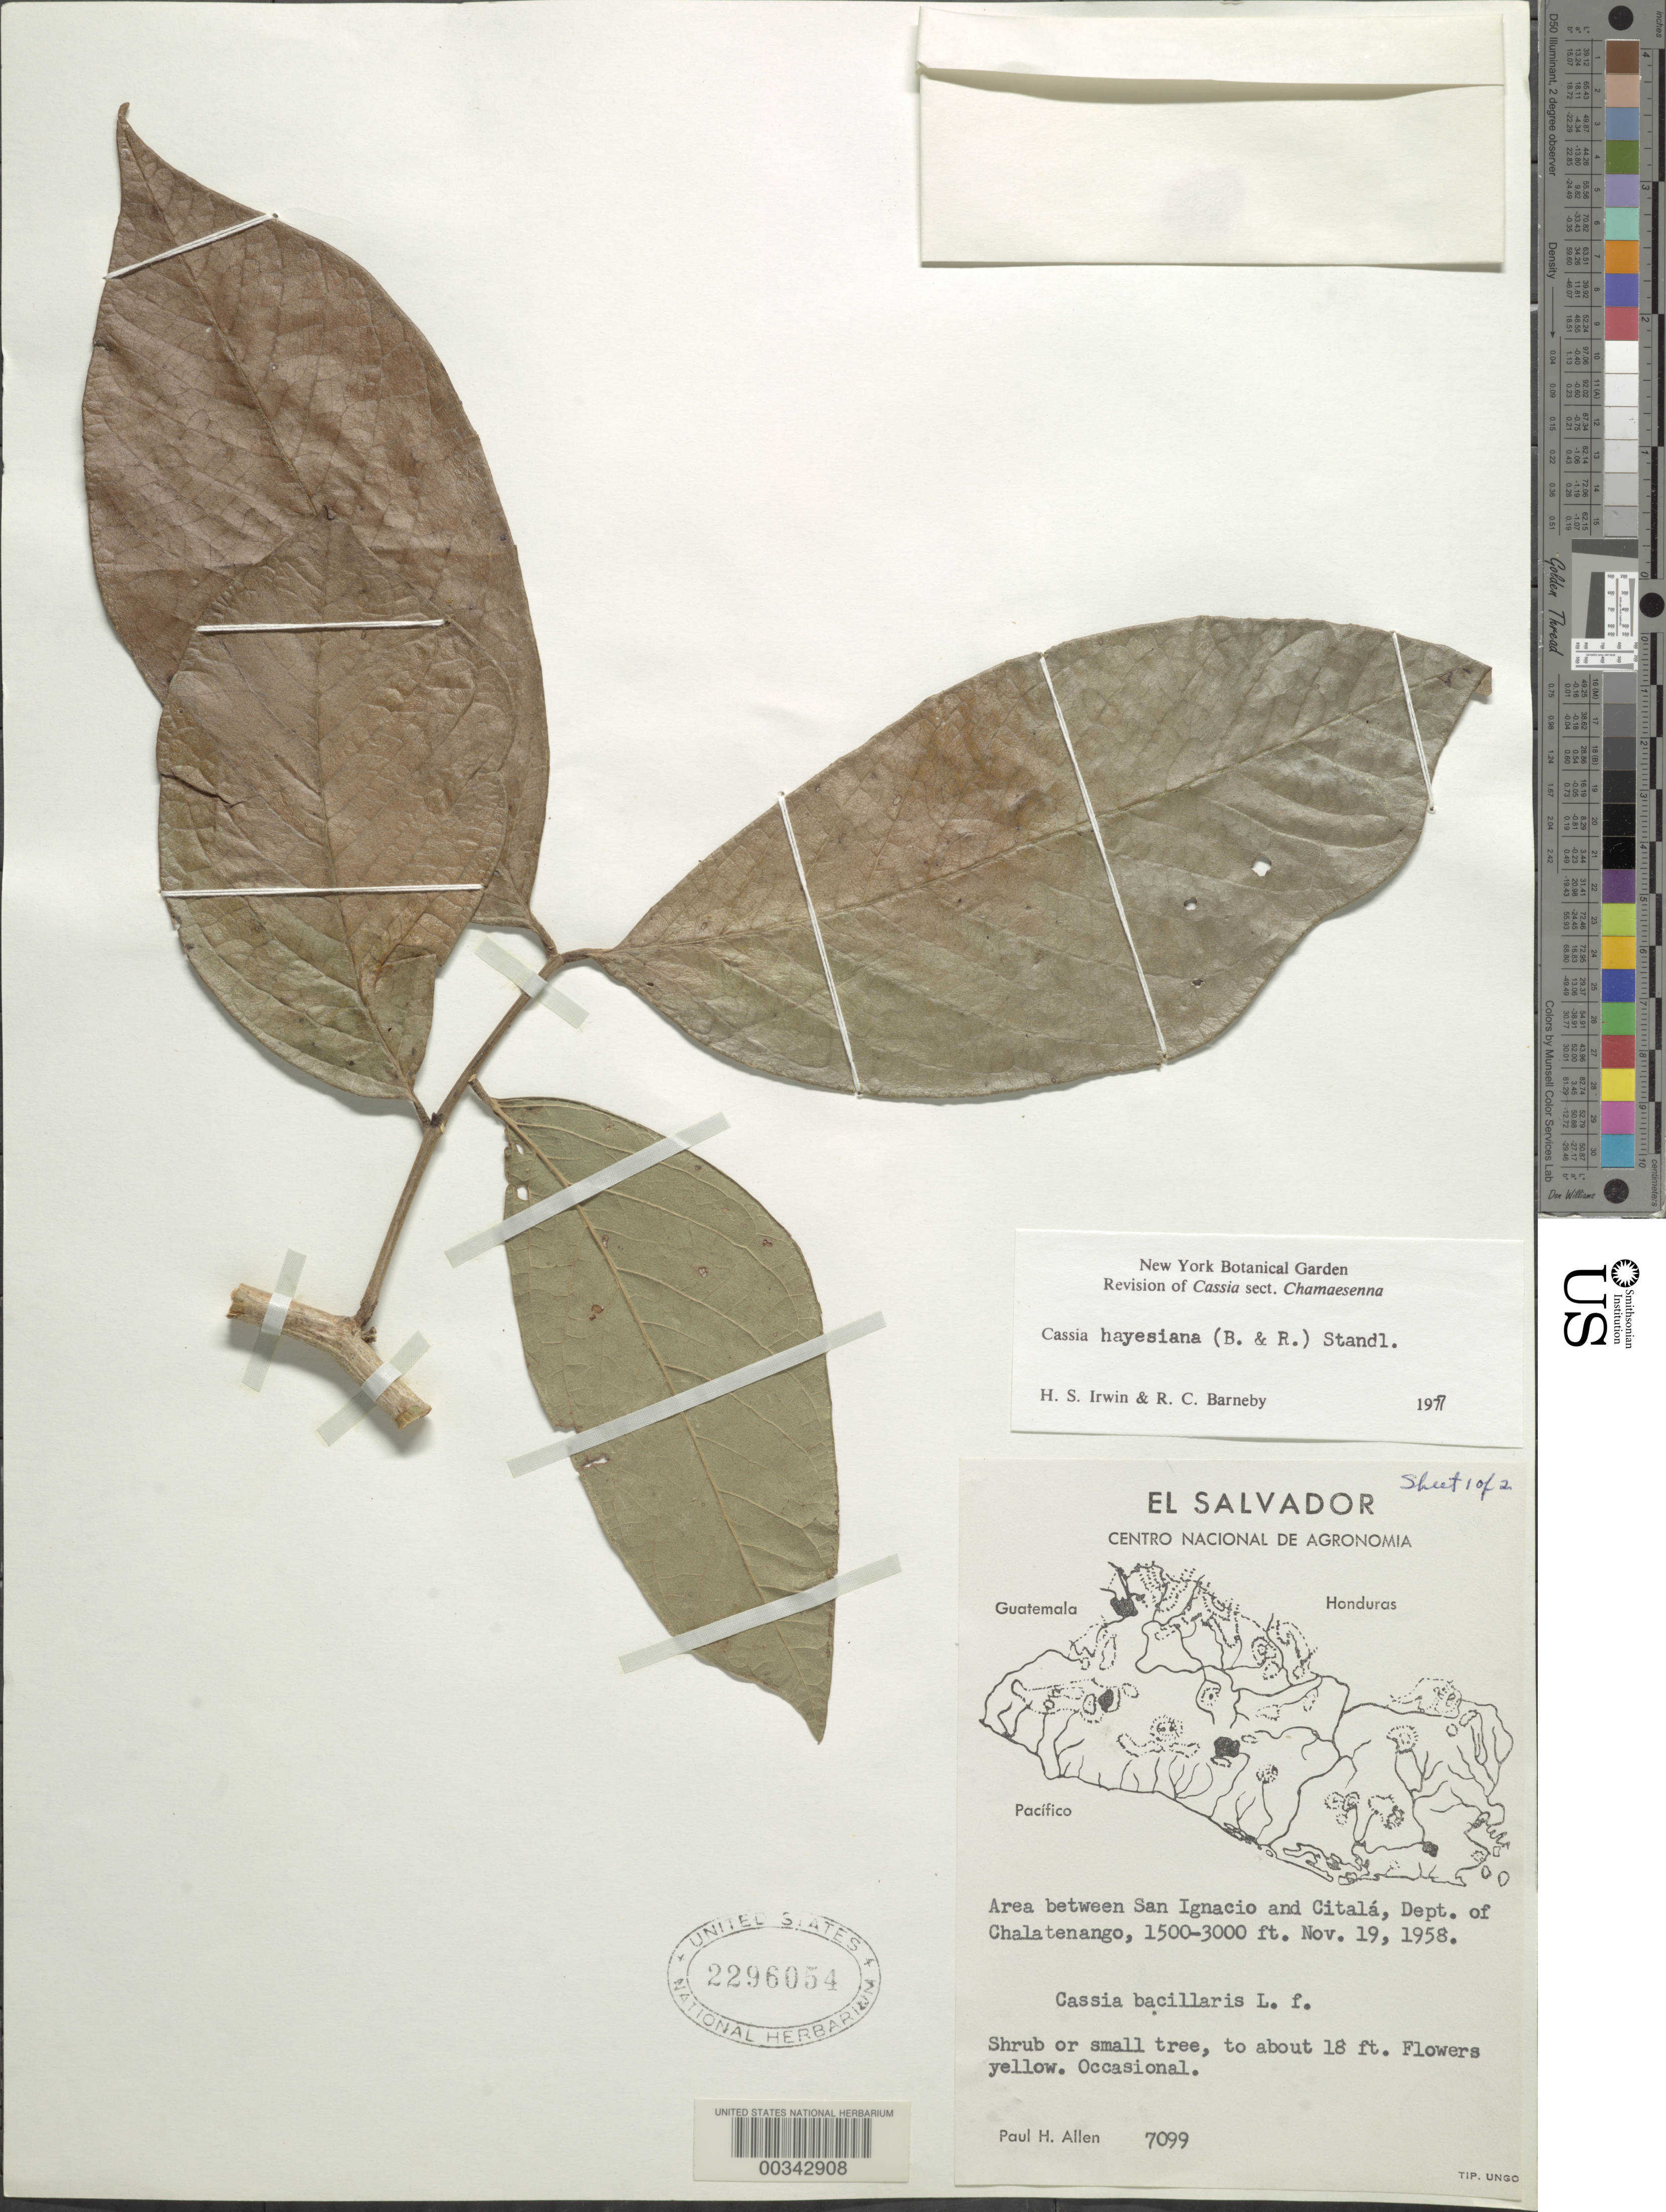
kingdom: Plantae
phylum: Tracheophyta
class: Magnoliopsida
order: Fabales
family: Fabaceae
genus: Senna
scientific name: Senna hayesiana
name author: (Britton & Rose) H.S. Irwin & Barneby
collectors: P. H. Allen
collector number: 7099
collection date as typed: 19 Nov 1958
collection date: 1958-11-19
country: El Salvador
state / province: Chalatenango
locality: Area between san ignacio and citala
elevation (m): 457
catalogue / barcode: US 2296054